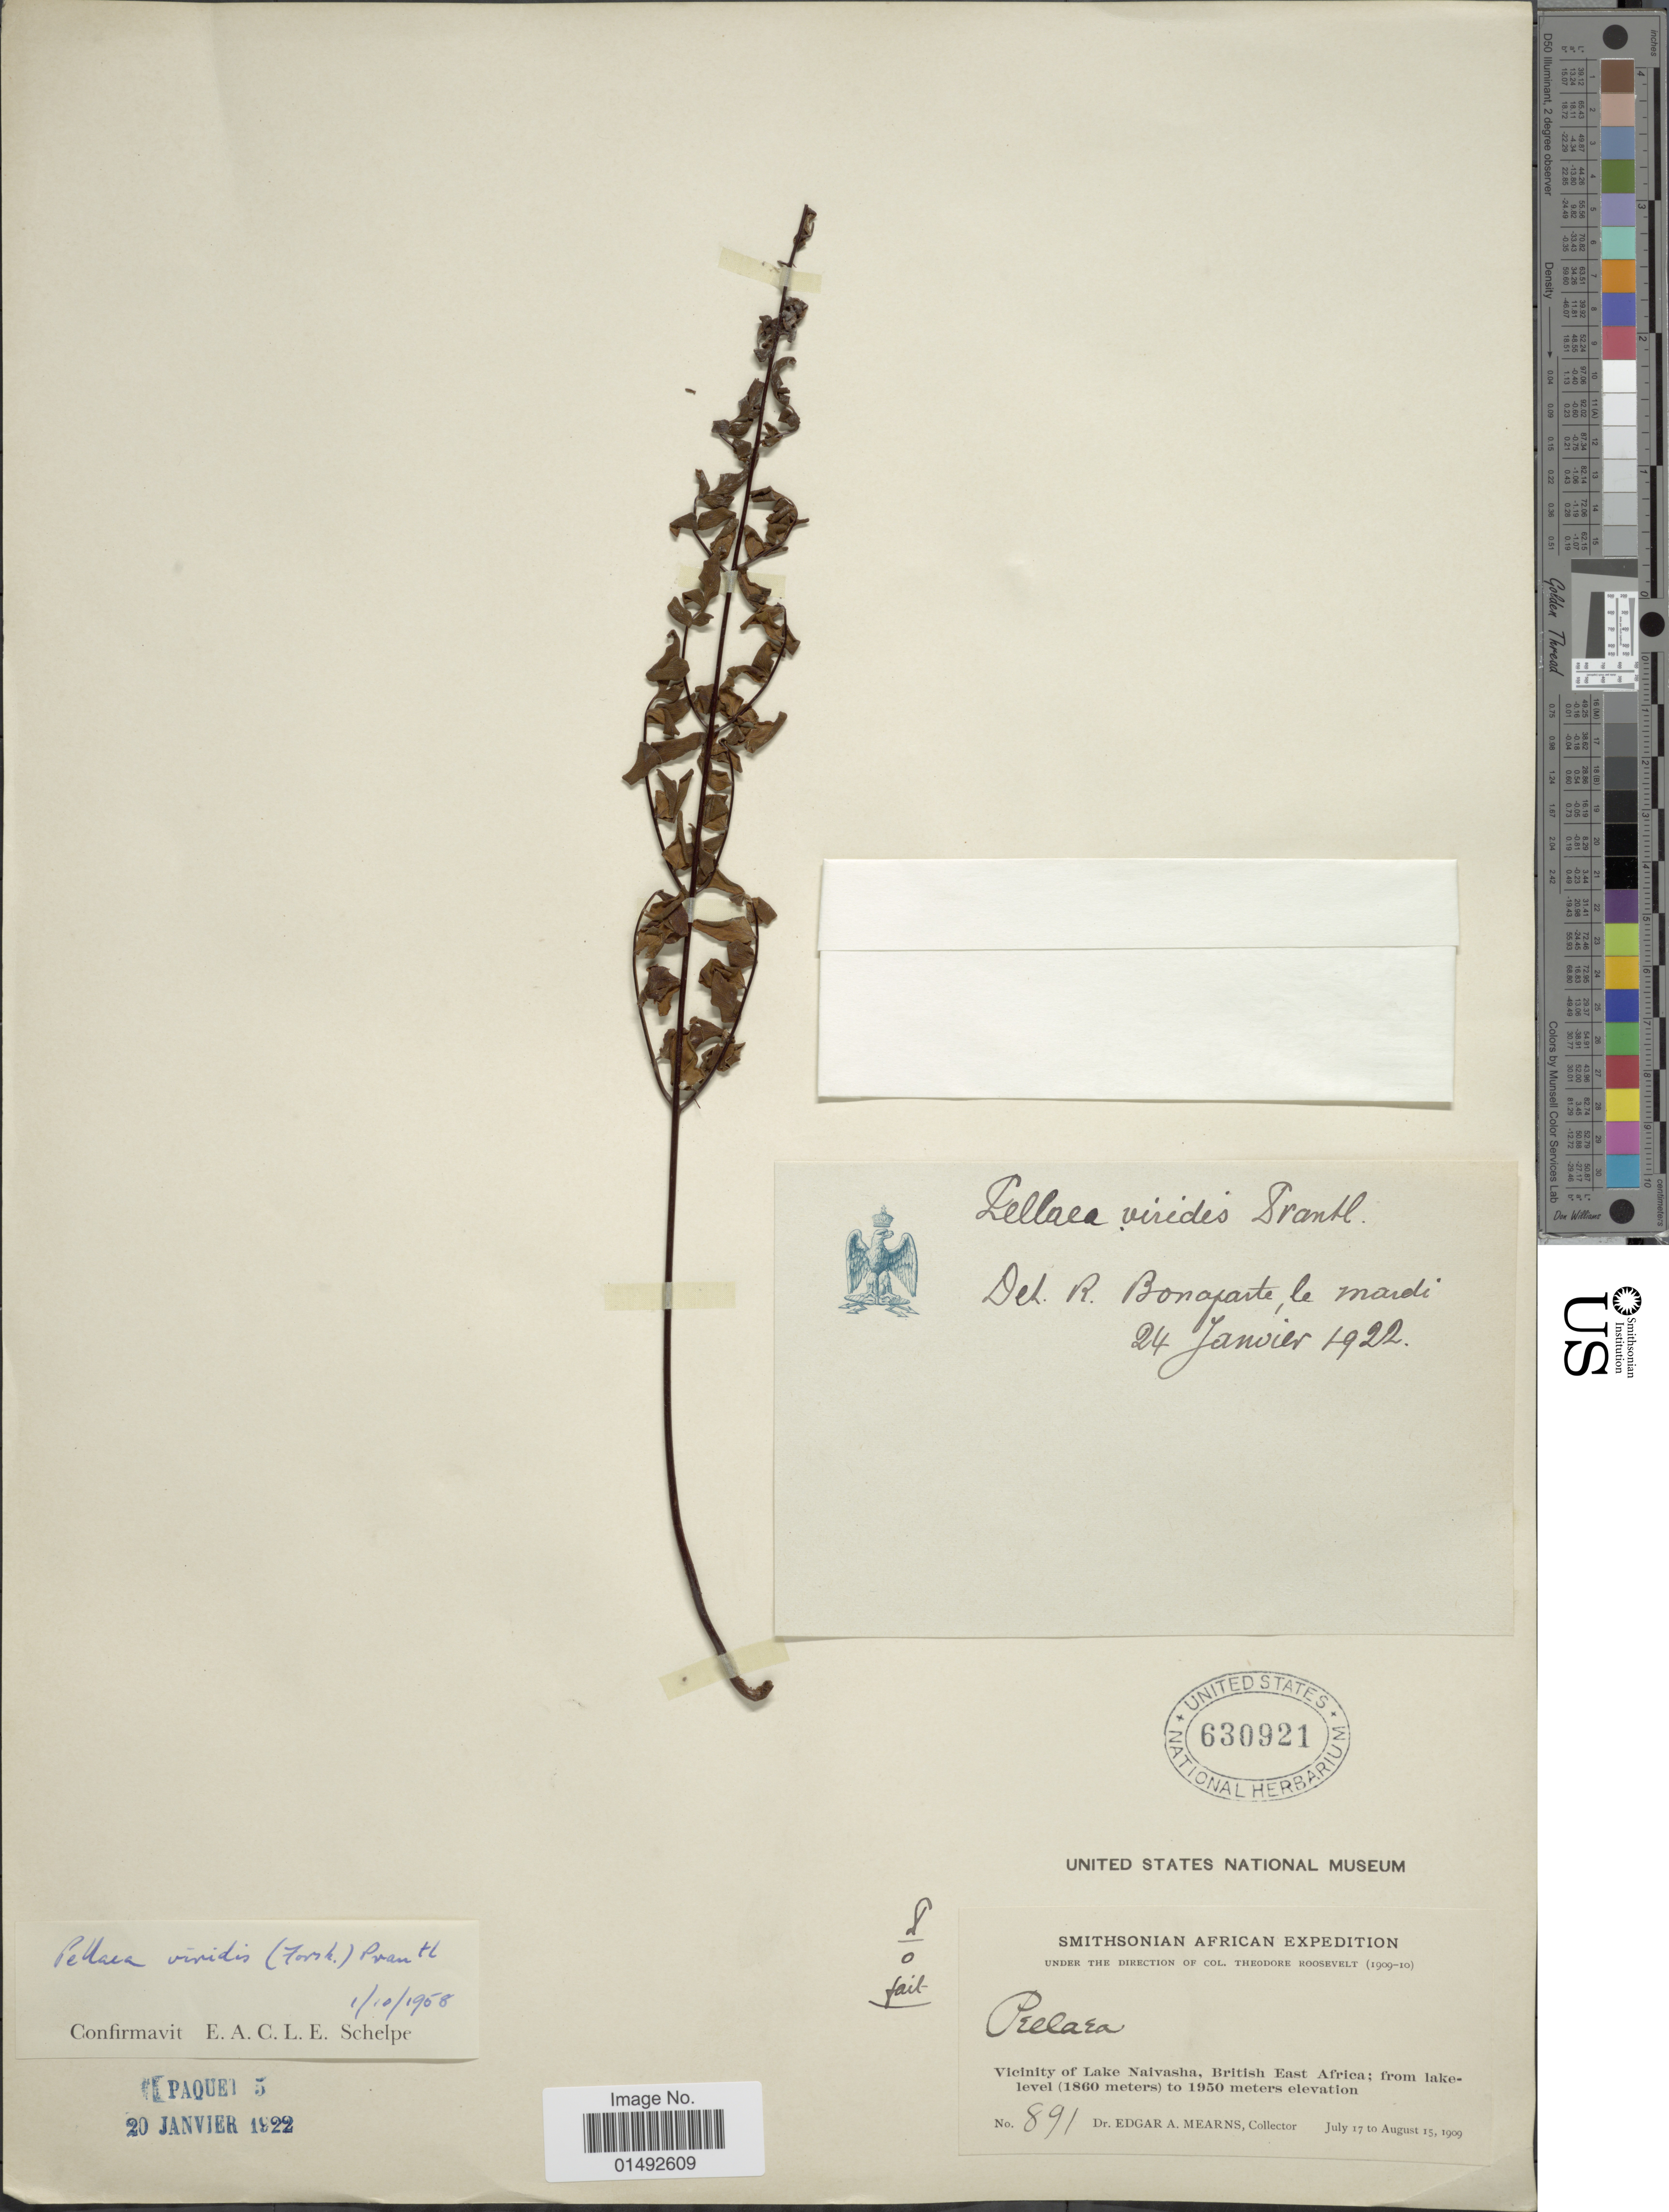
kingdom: Plantae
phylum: Tracheophyta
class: Polypodiopsida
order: Polypodiales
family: Pteridaceae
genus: Pellaea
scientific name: Pellaea viridis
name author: (Forssk.) Prantl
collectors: E. A. Mearns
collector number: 891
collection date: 1909-07-17/1909-08-15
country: Kenya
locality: Vicinity of Lake Naivasha, British East Africa; from lakelevel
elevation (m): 1860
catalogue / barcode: US 630921